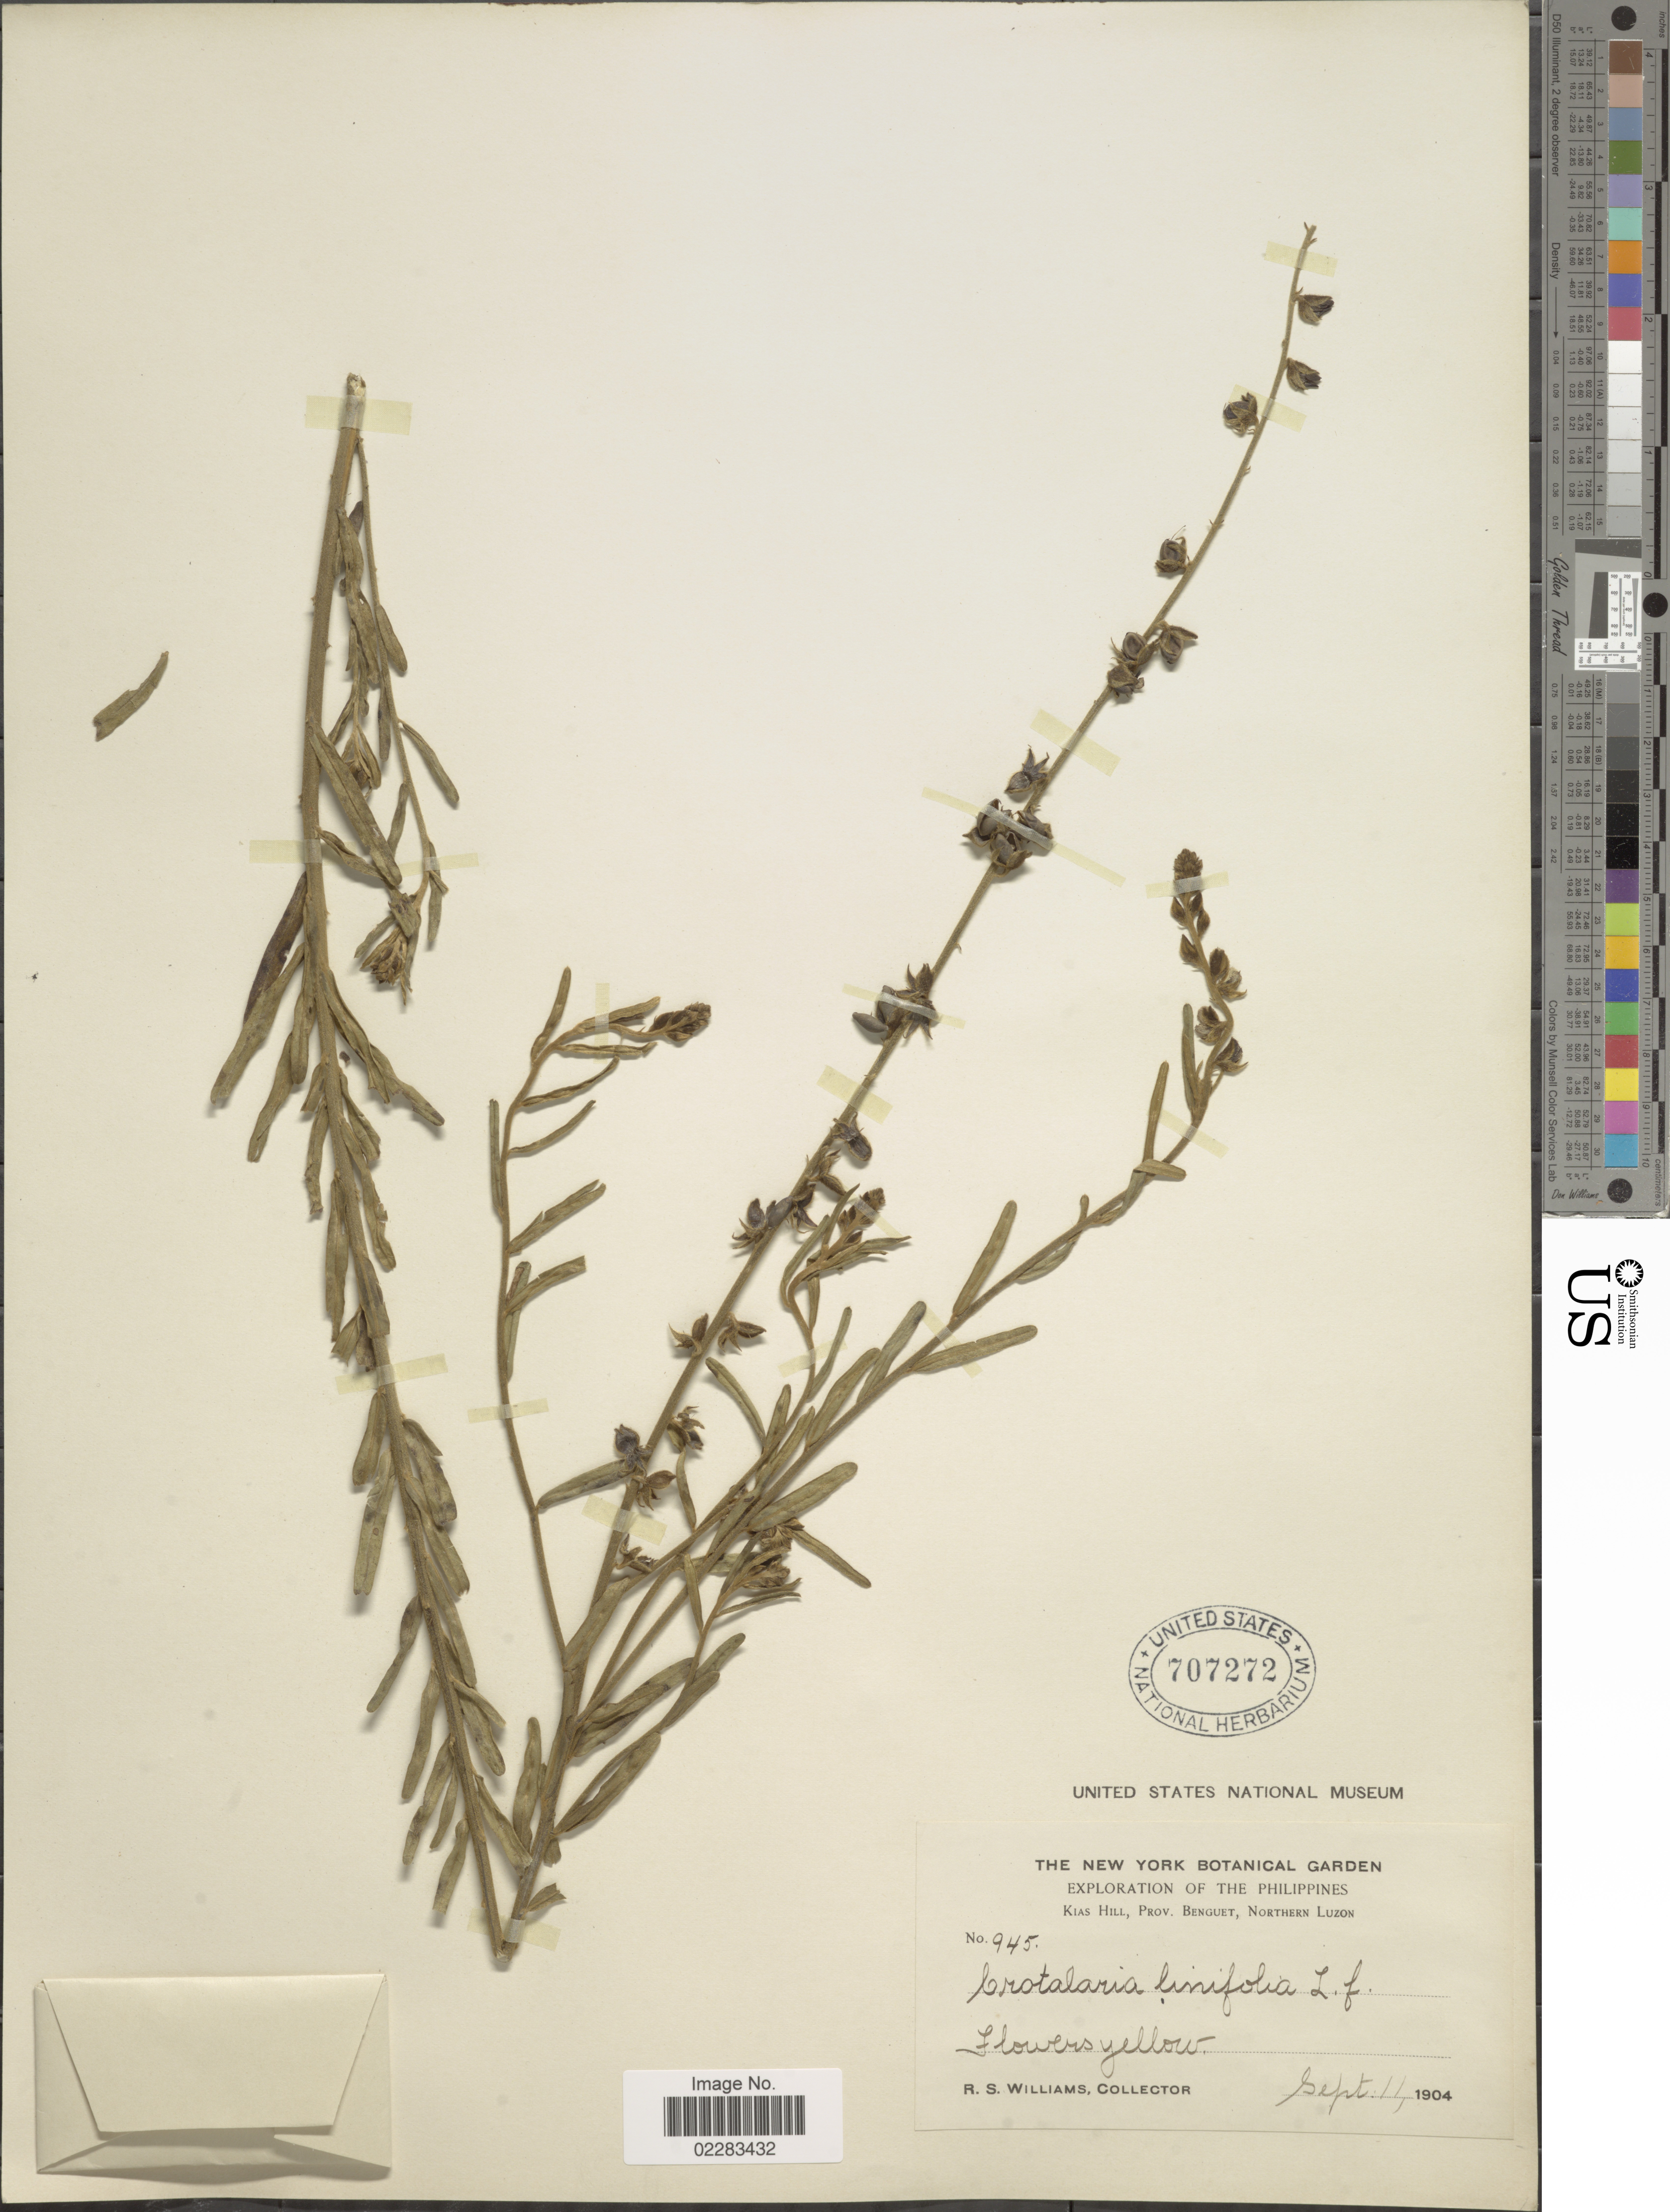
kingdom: Plantae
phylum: Tracheophyta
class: Magnoliopsida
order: Fabales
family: Fabaceae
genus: Crotalaria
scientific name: Crotalaria linifolia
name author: L. f.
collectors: R. S. Williams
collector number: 945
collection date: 1904-09-11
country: Philippines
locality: Kias Hill, Prov. Benguet, Northern Luzon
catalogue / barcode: US 707272